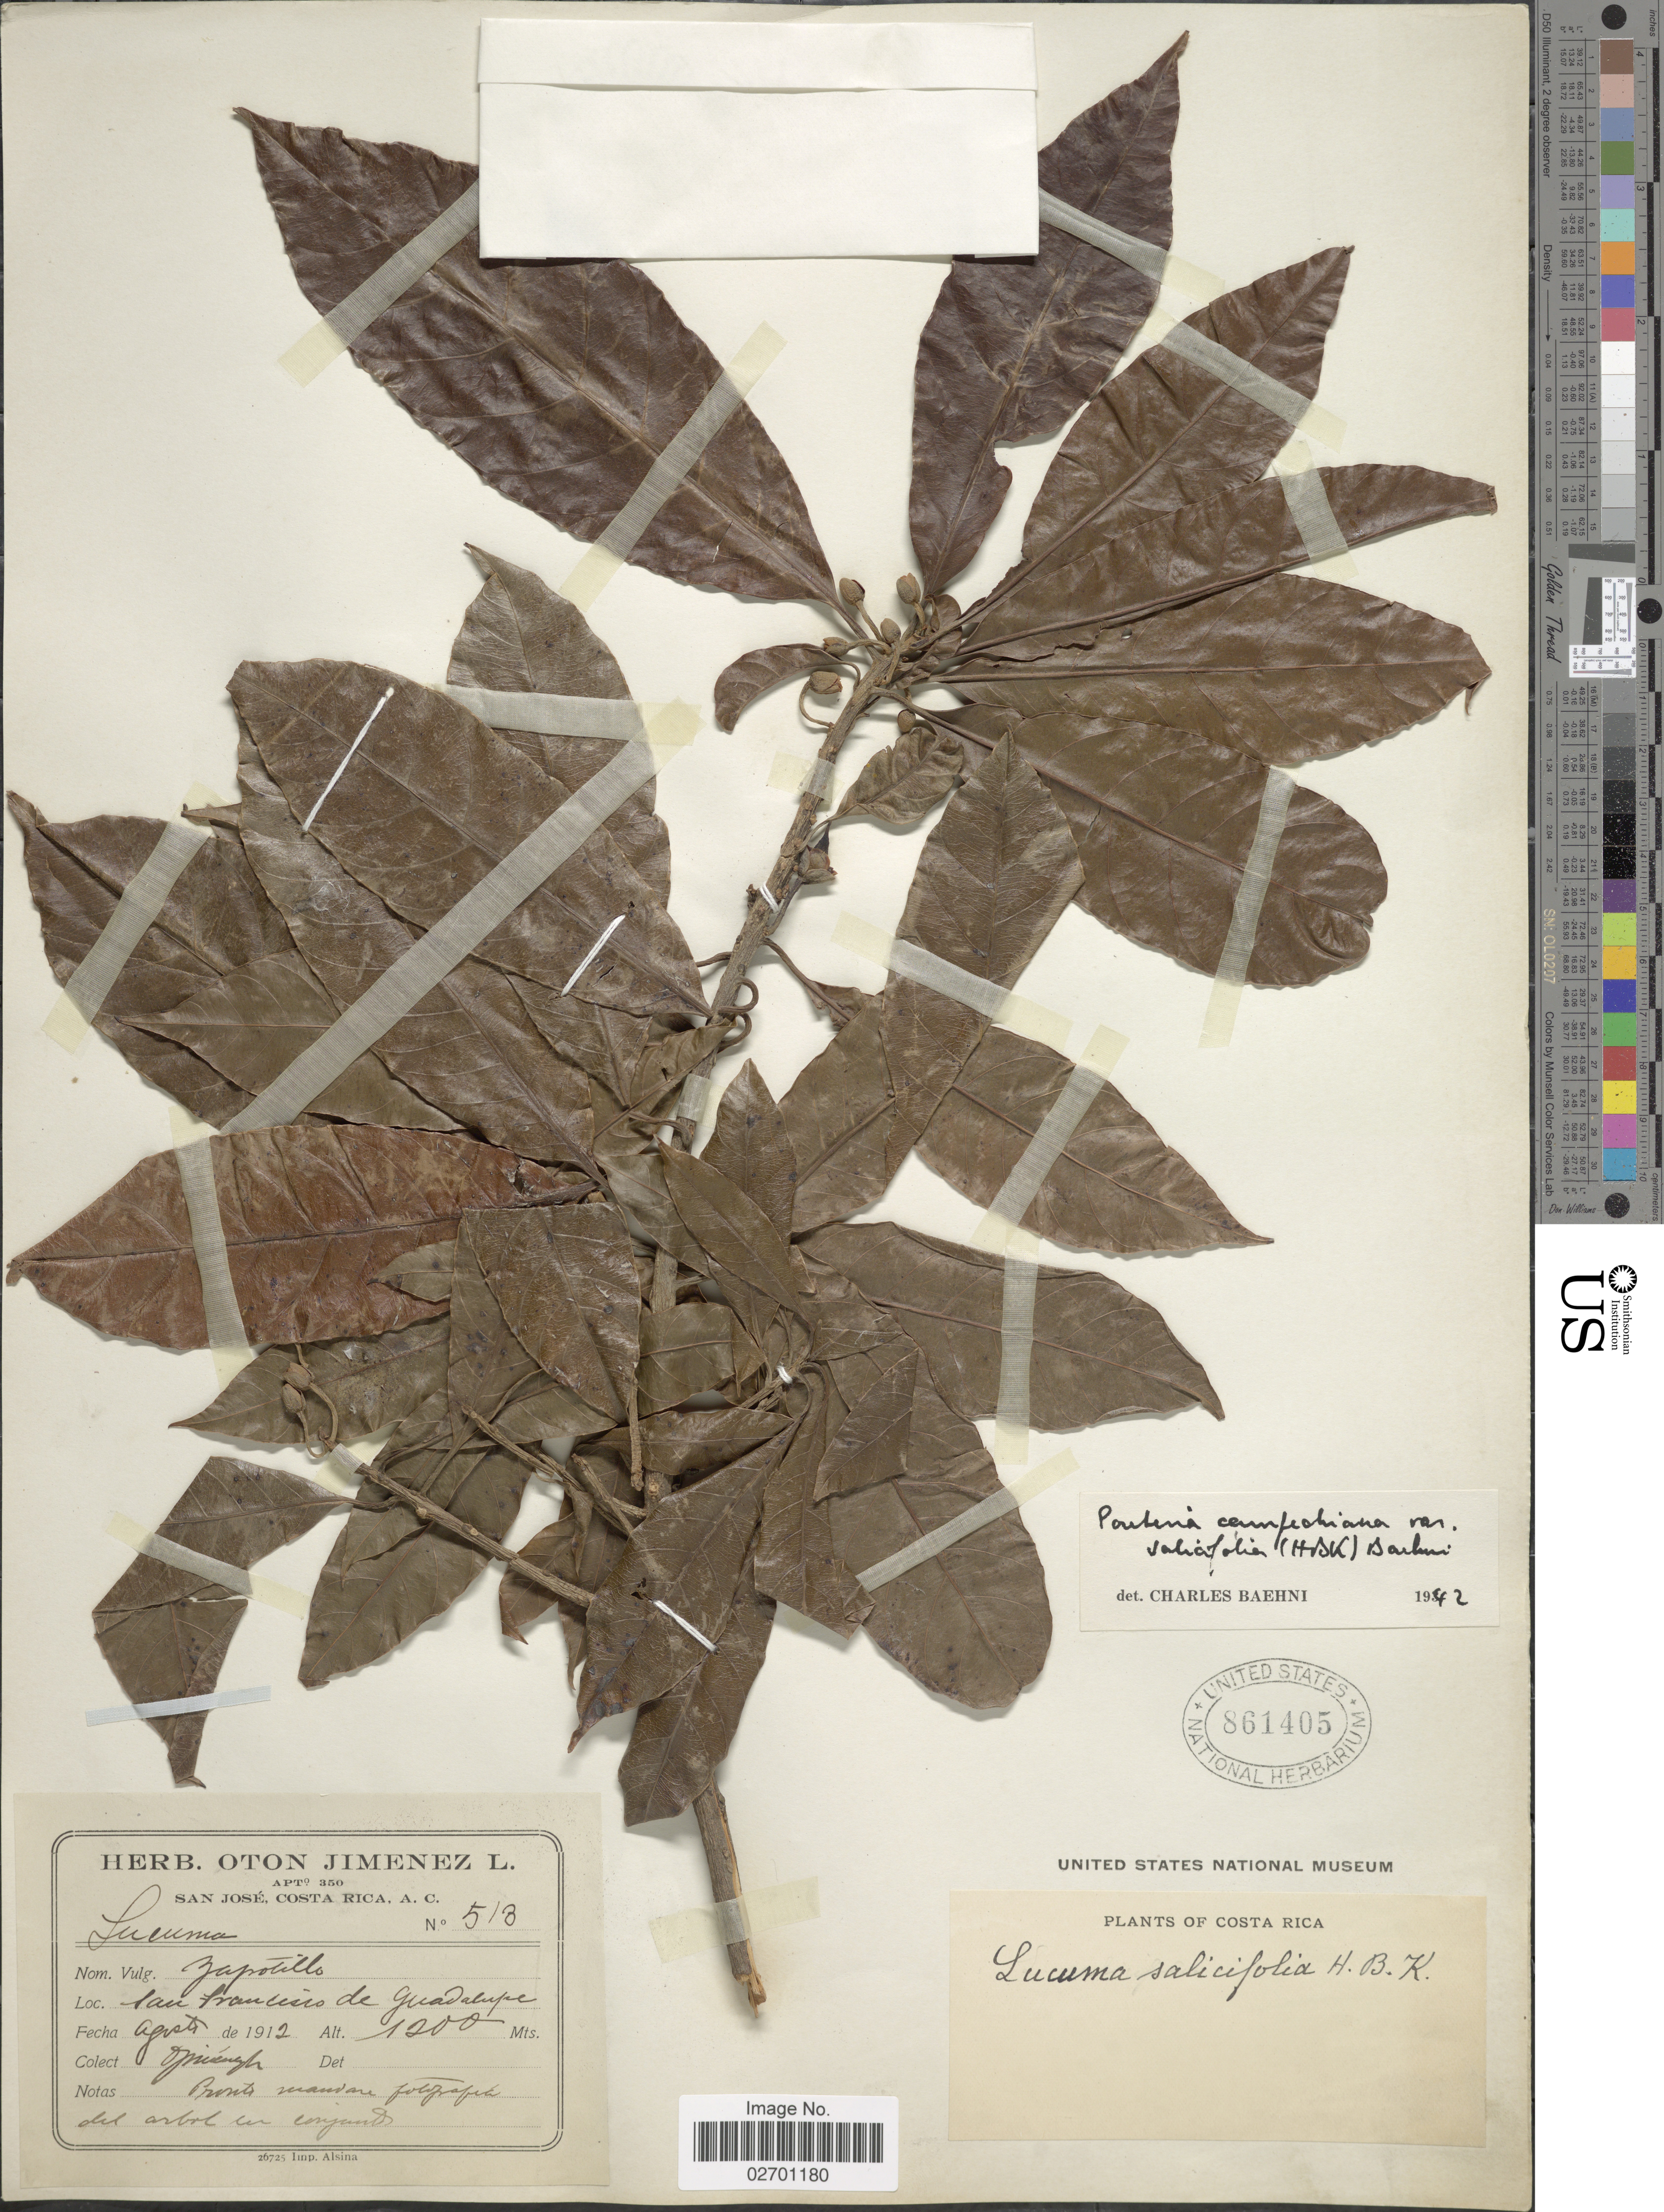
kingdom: Plantae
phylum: Tracheophyta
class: Magnoliopsida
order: Ericales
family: Sapotaceae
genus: Pouteria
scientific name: Pouteria campechiana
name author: (Kunth) Baehni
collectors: O. Jiménez L.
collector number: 513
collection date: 1912-08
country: Costa Rica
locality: San Francisco de Guadalupe.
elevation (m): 1200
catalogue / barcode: US 861405